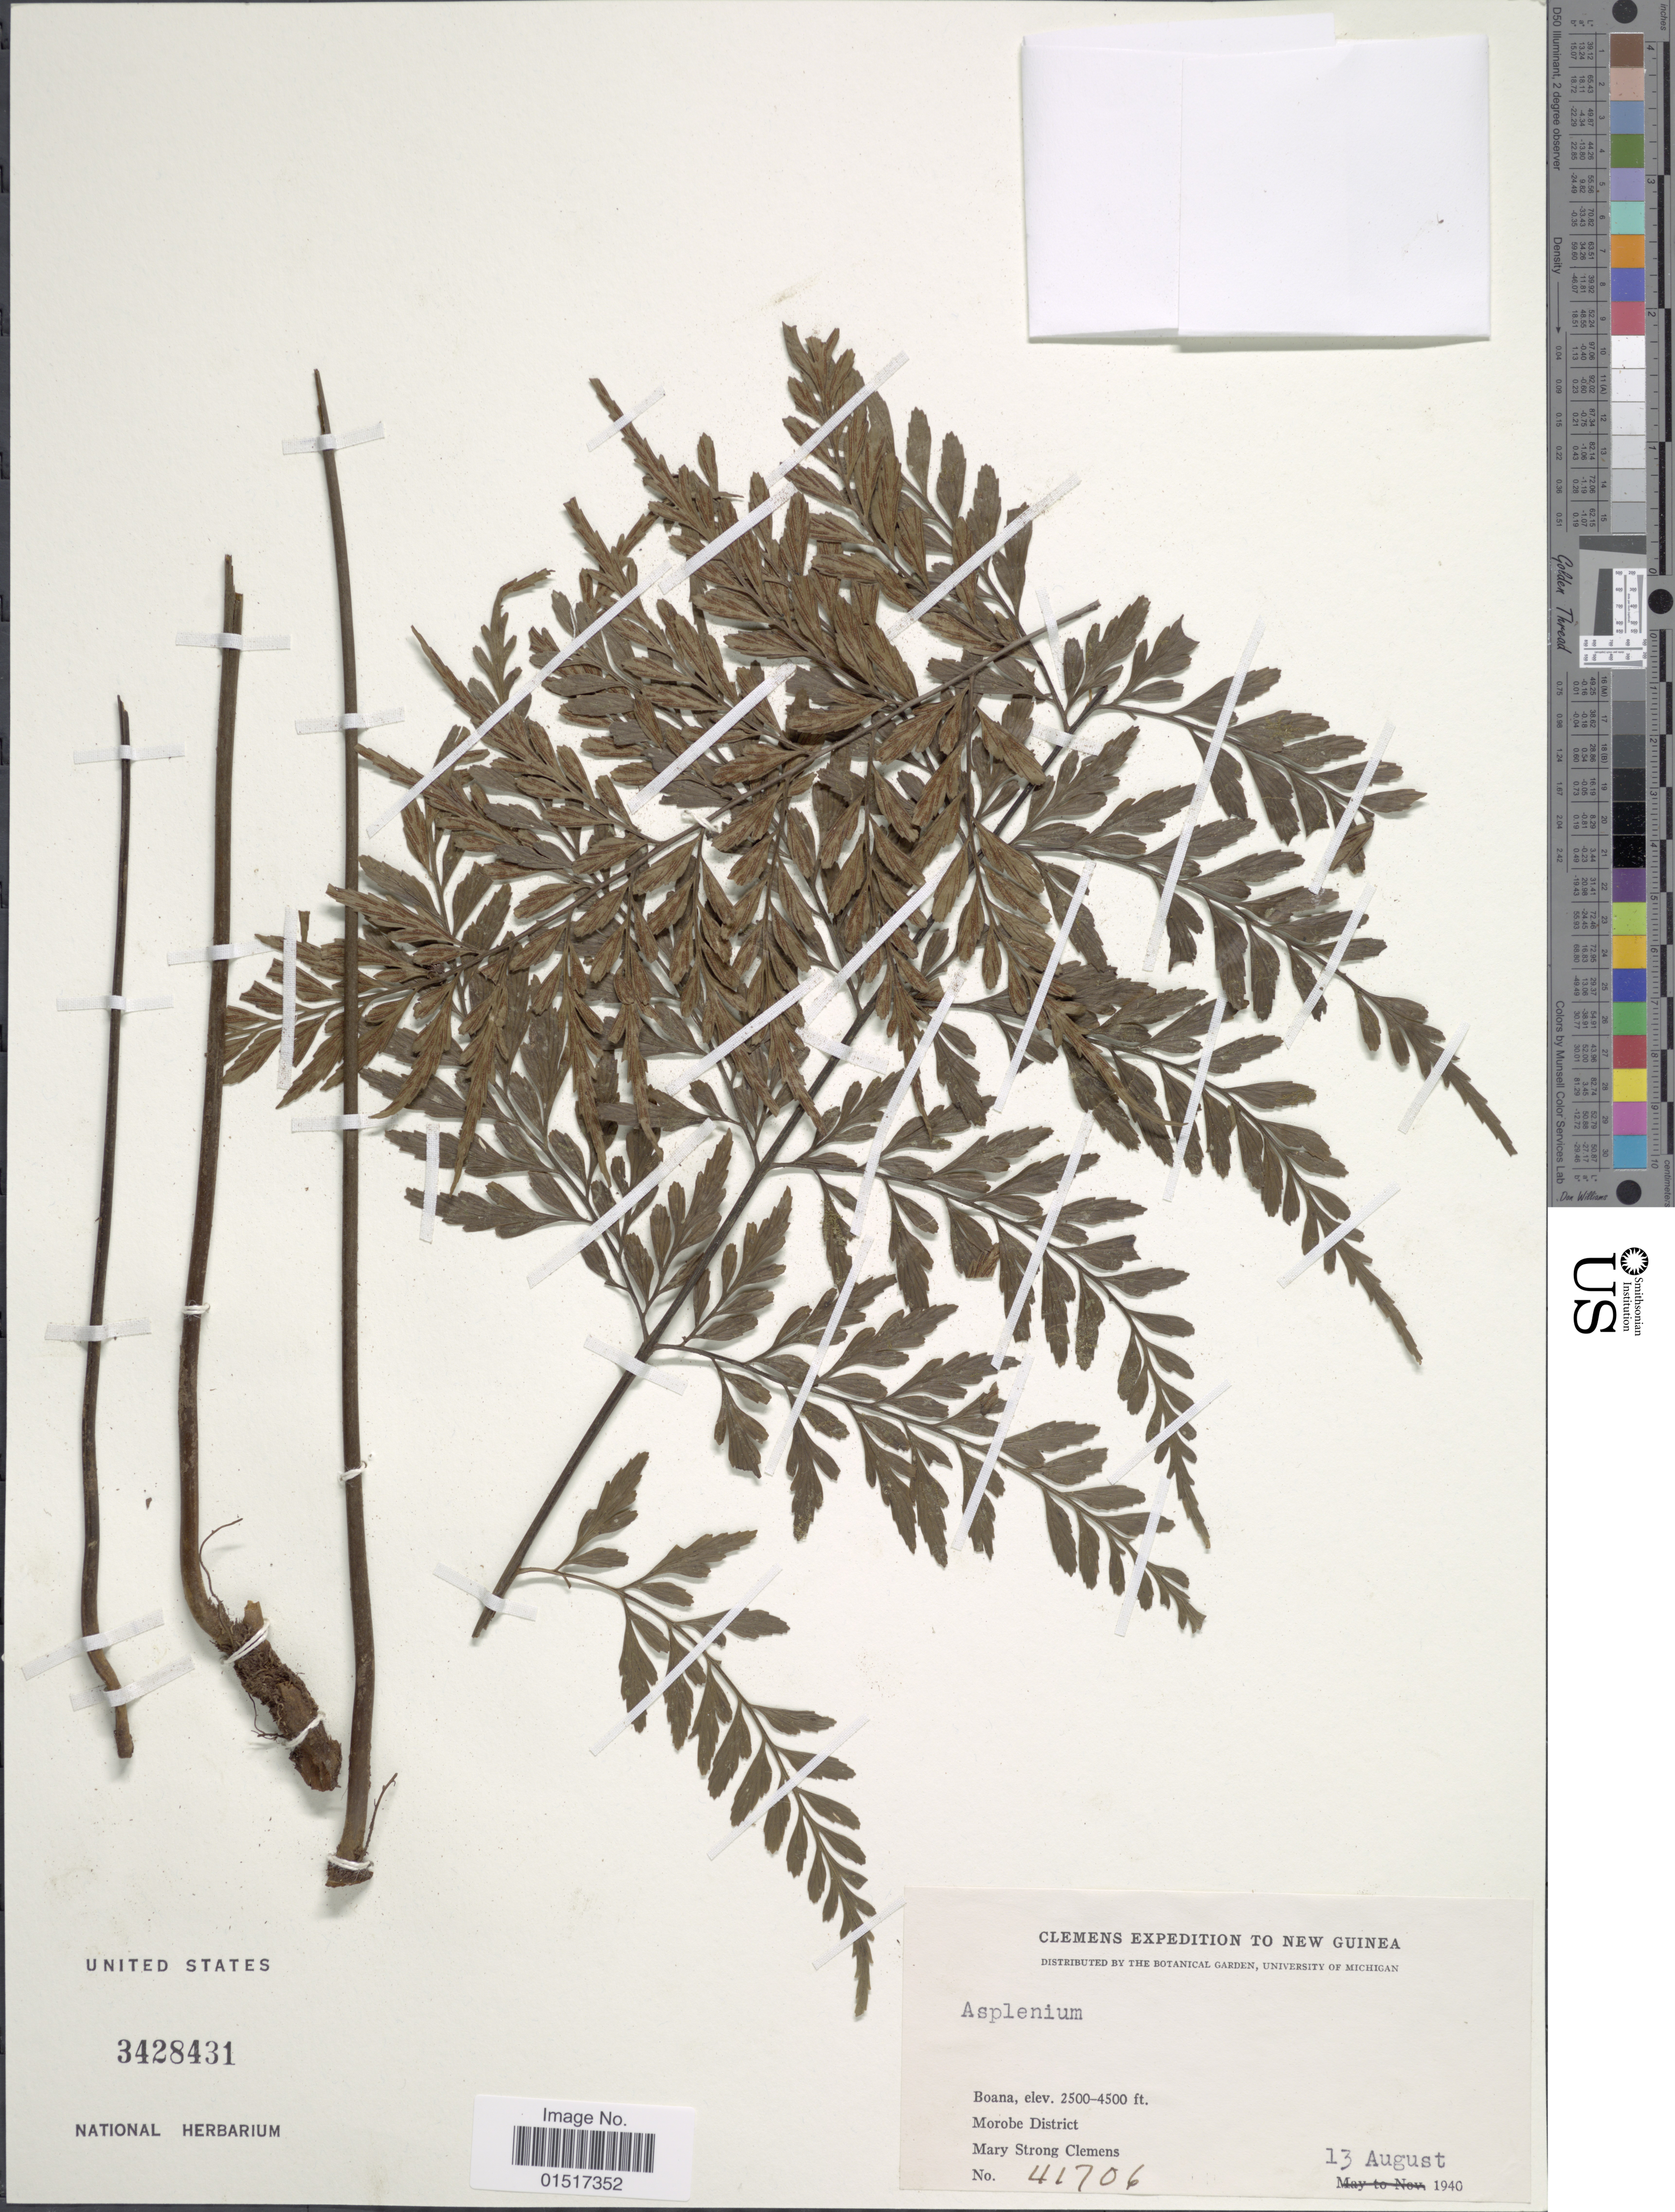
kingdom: Plantae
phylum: Tracheophyta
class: Polypodiopsida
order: Polypodiales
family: Aspleniaceae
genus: Asplenium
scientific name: Asplenium sp.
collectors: M. S. Clemens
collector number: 41706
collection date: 1940-08-13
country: Papua New Guinea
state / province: Morobe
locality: New Guinea. Boana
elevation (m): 762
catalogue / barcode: US 3428431